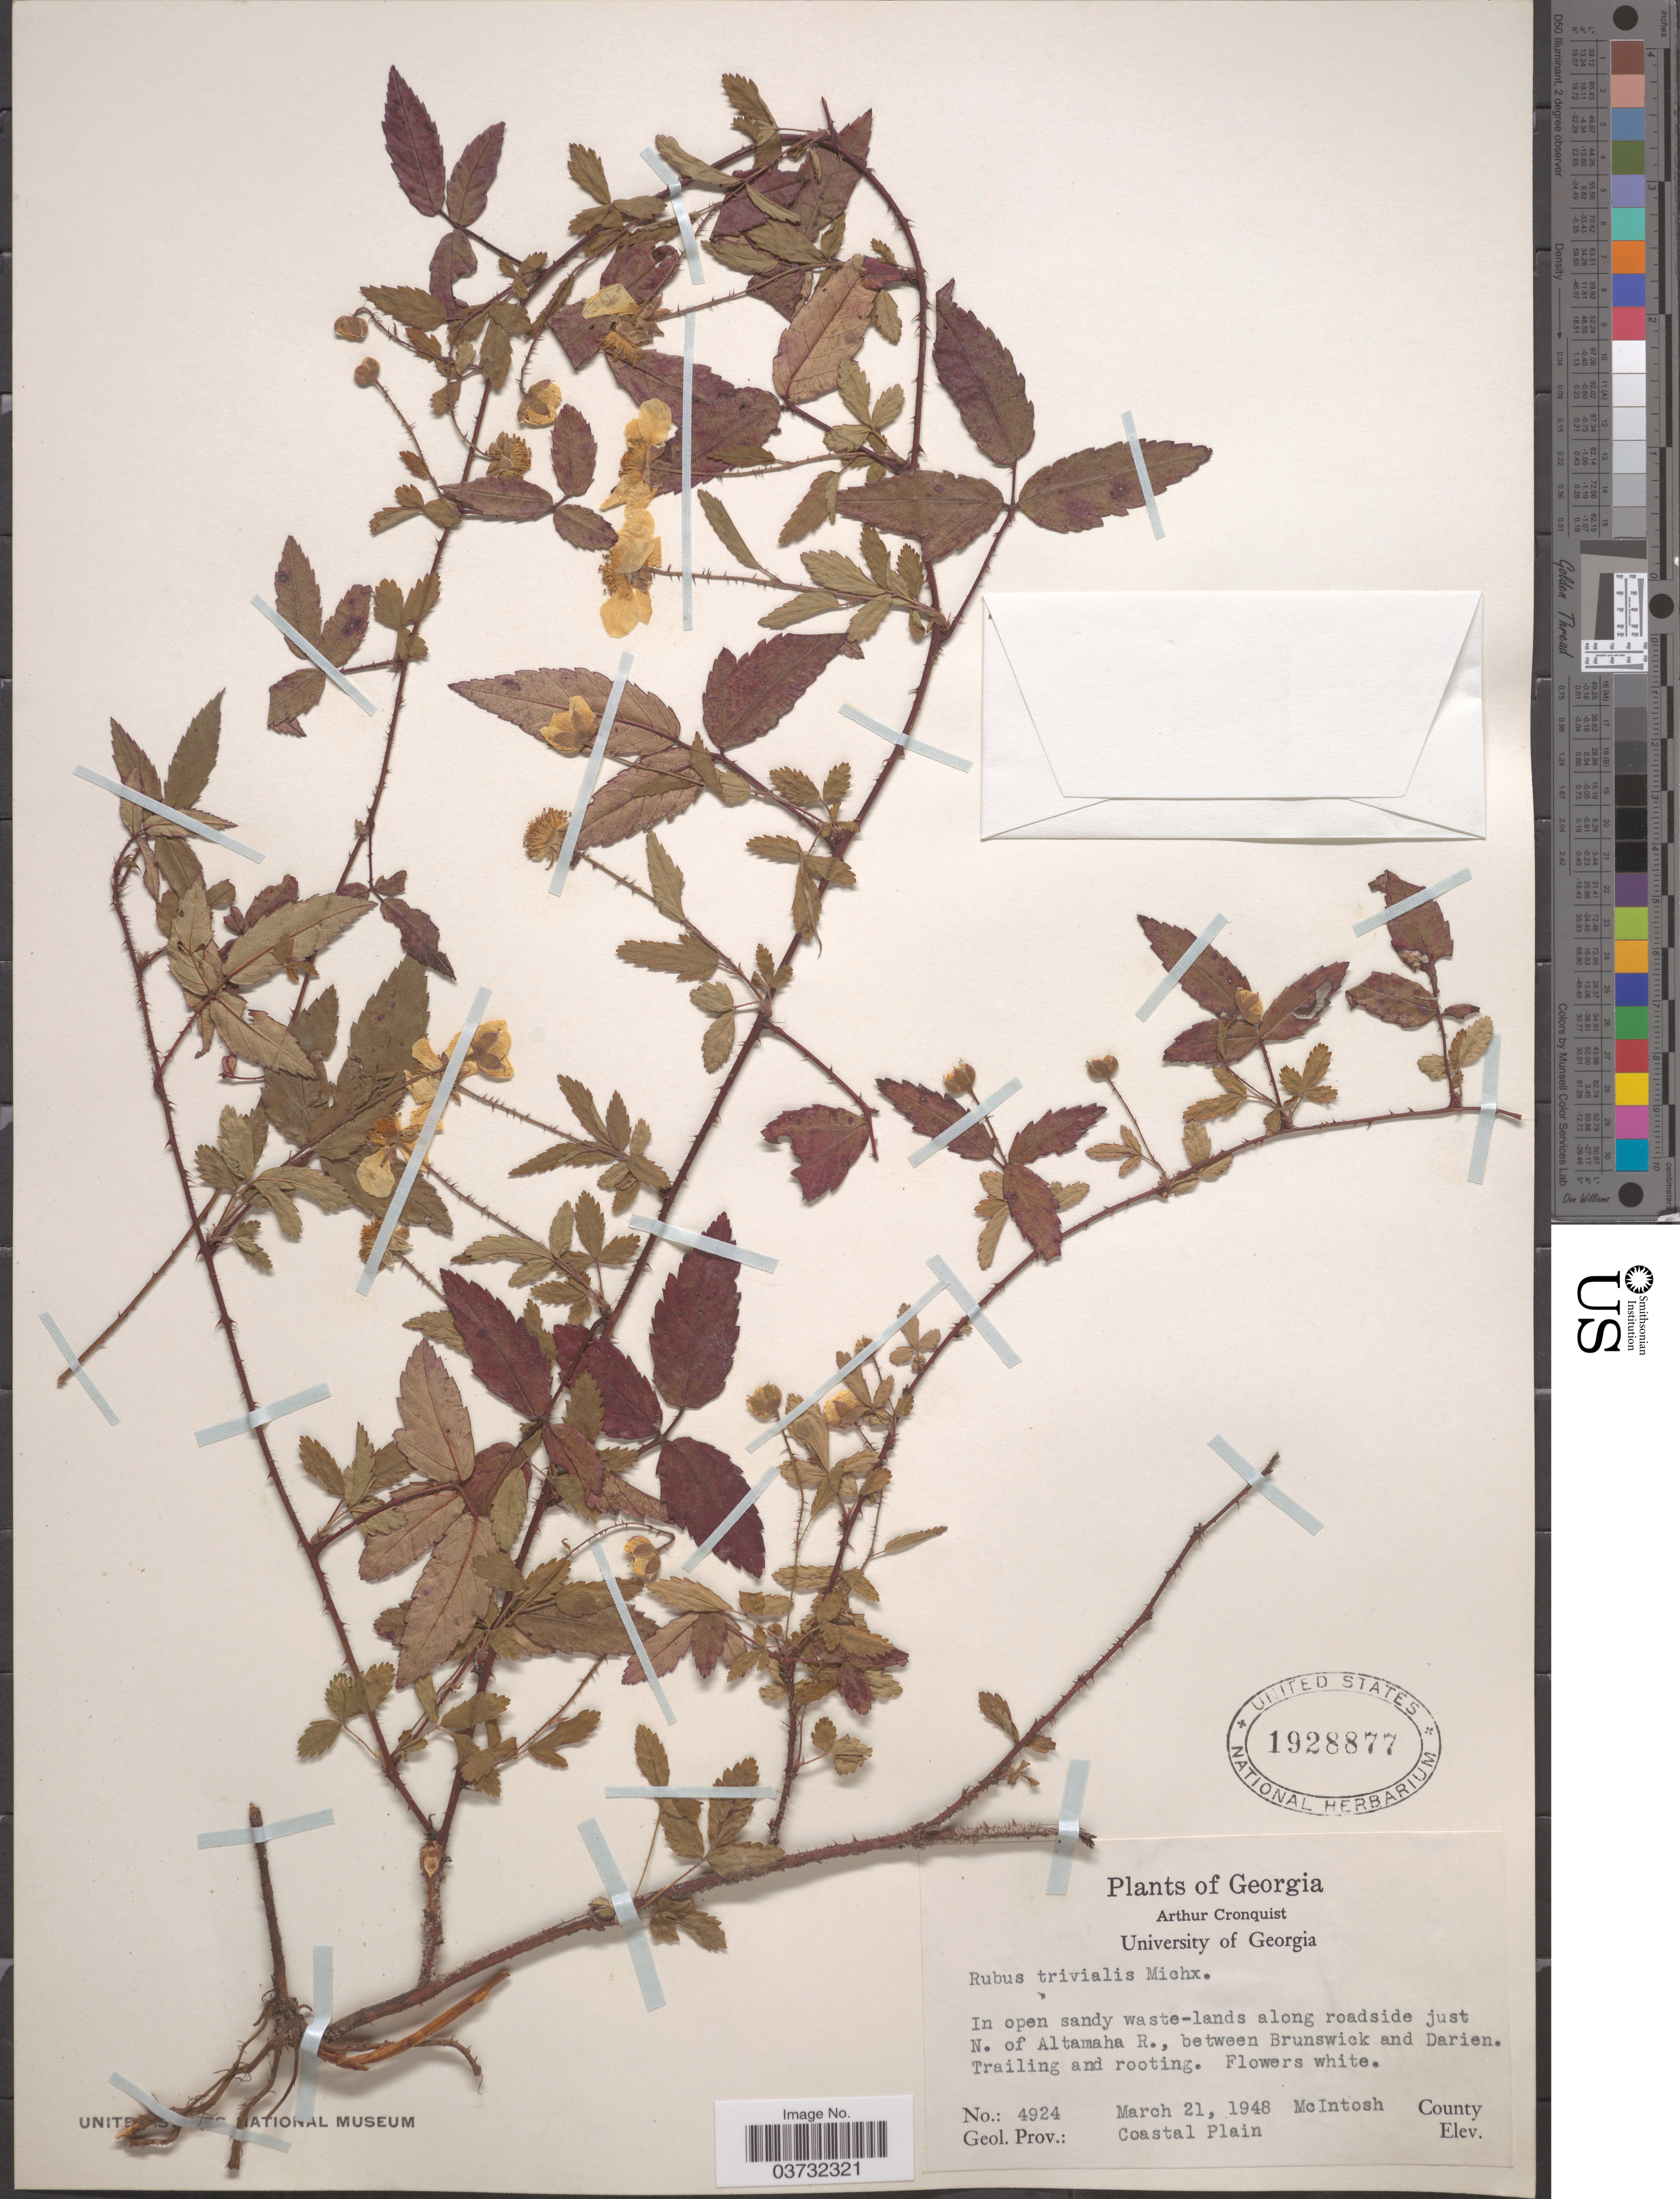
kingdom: Plantae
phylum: Tracheophyta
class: Magnoliopsida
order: Rosales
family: Rosaceae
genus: Rubus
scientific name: Rubus trivialis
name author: Michx.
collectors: A. J. Cronquist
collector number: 4924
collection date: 1948-03-21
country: United States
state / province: Georgia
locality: In open sandy waste-lands along roadside just N. of Altamaha R., between Brunswick and Darien. McIntosh County. Geol. Prov.: Coastal Plain.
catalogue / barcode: US 1928877